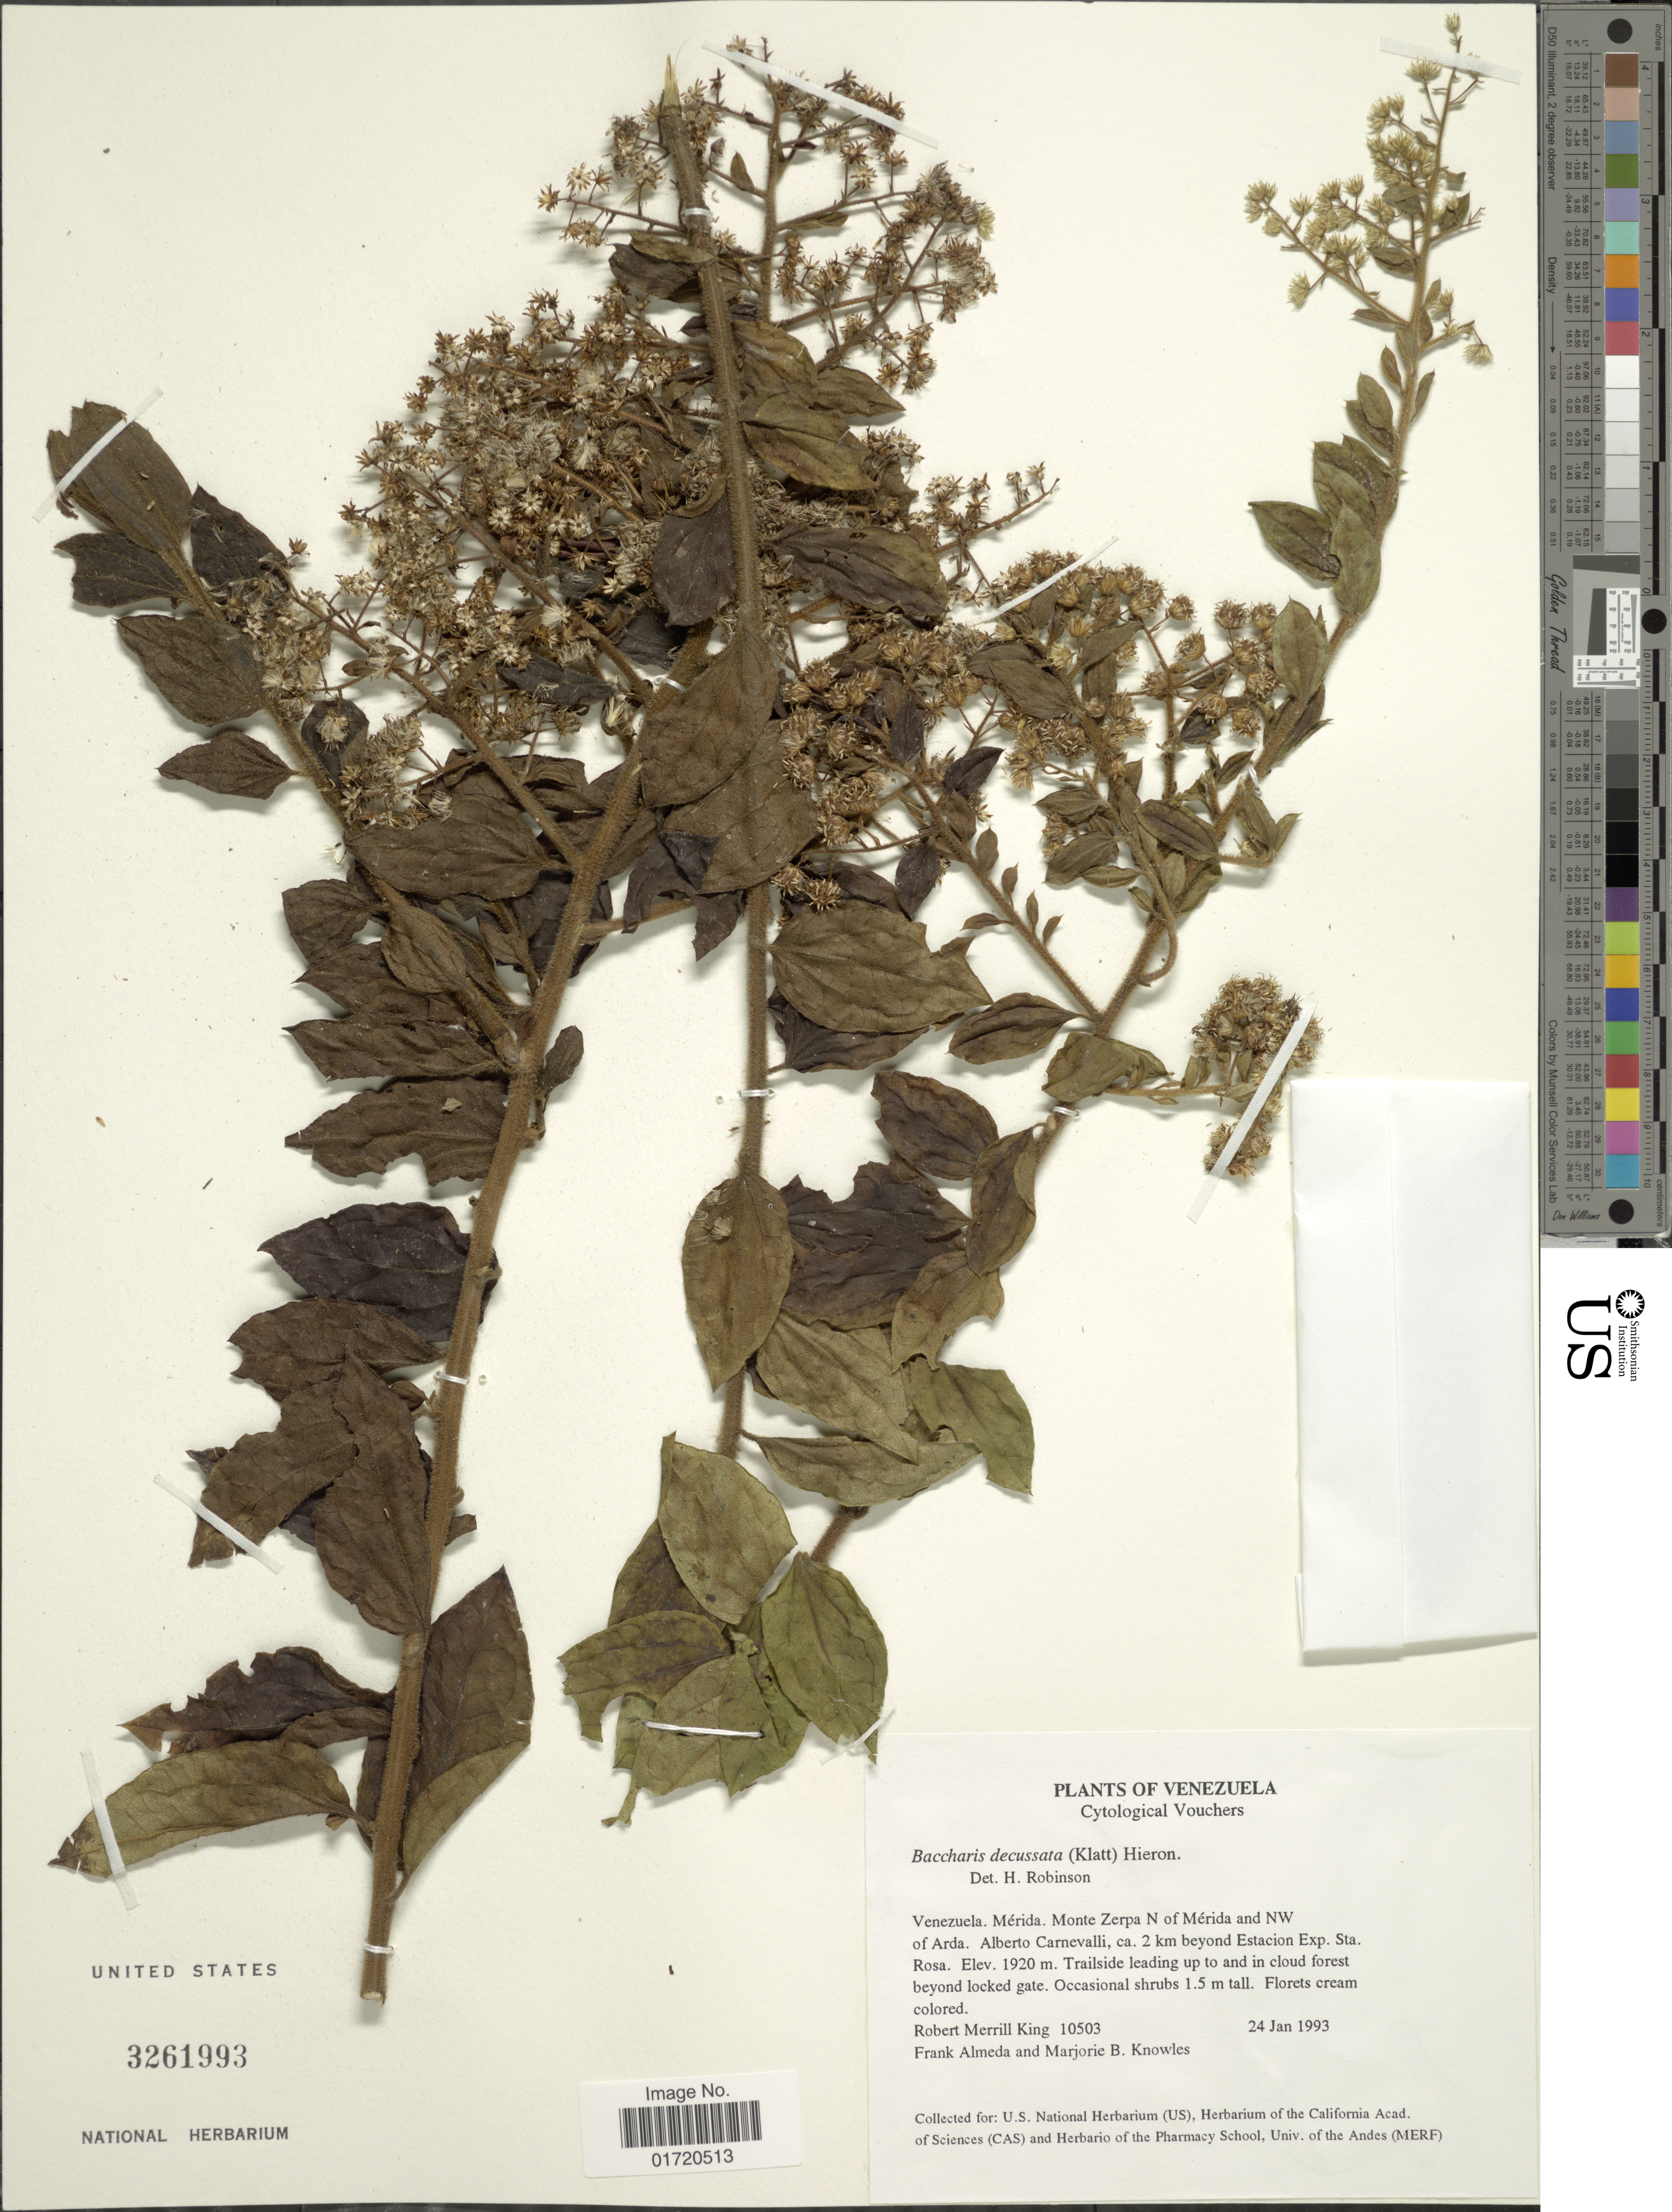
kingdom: Plantae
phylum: Tracheophyta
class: Magnoliopsida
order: Asterales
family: Asteraceae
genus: Baccharis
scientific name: Baccharis decussata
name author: (Klatt) Hieron.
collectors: R. M. King, F. Almeda & M. B. Knowles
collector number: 10503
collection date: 1993-01-24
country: Venezuela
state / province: Mérida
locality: Monte Zerpa N of Merida and NW of Arda. Alberto Carnevalli., ca. 2 km beyond Estacion Exp. Sta. Rosa.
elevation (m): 1920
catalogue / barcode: US 3261993